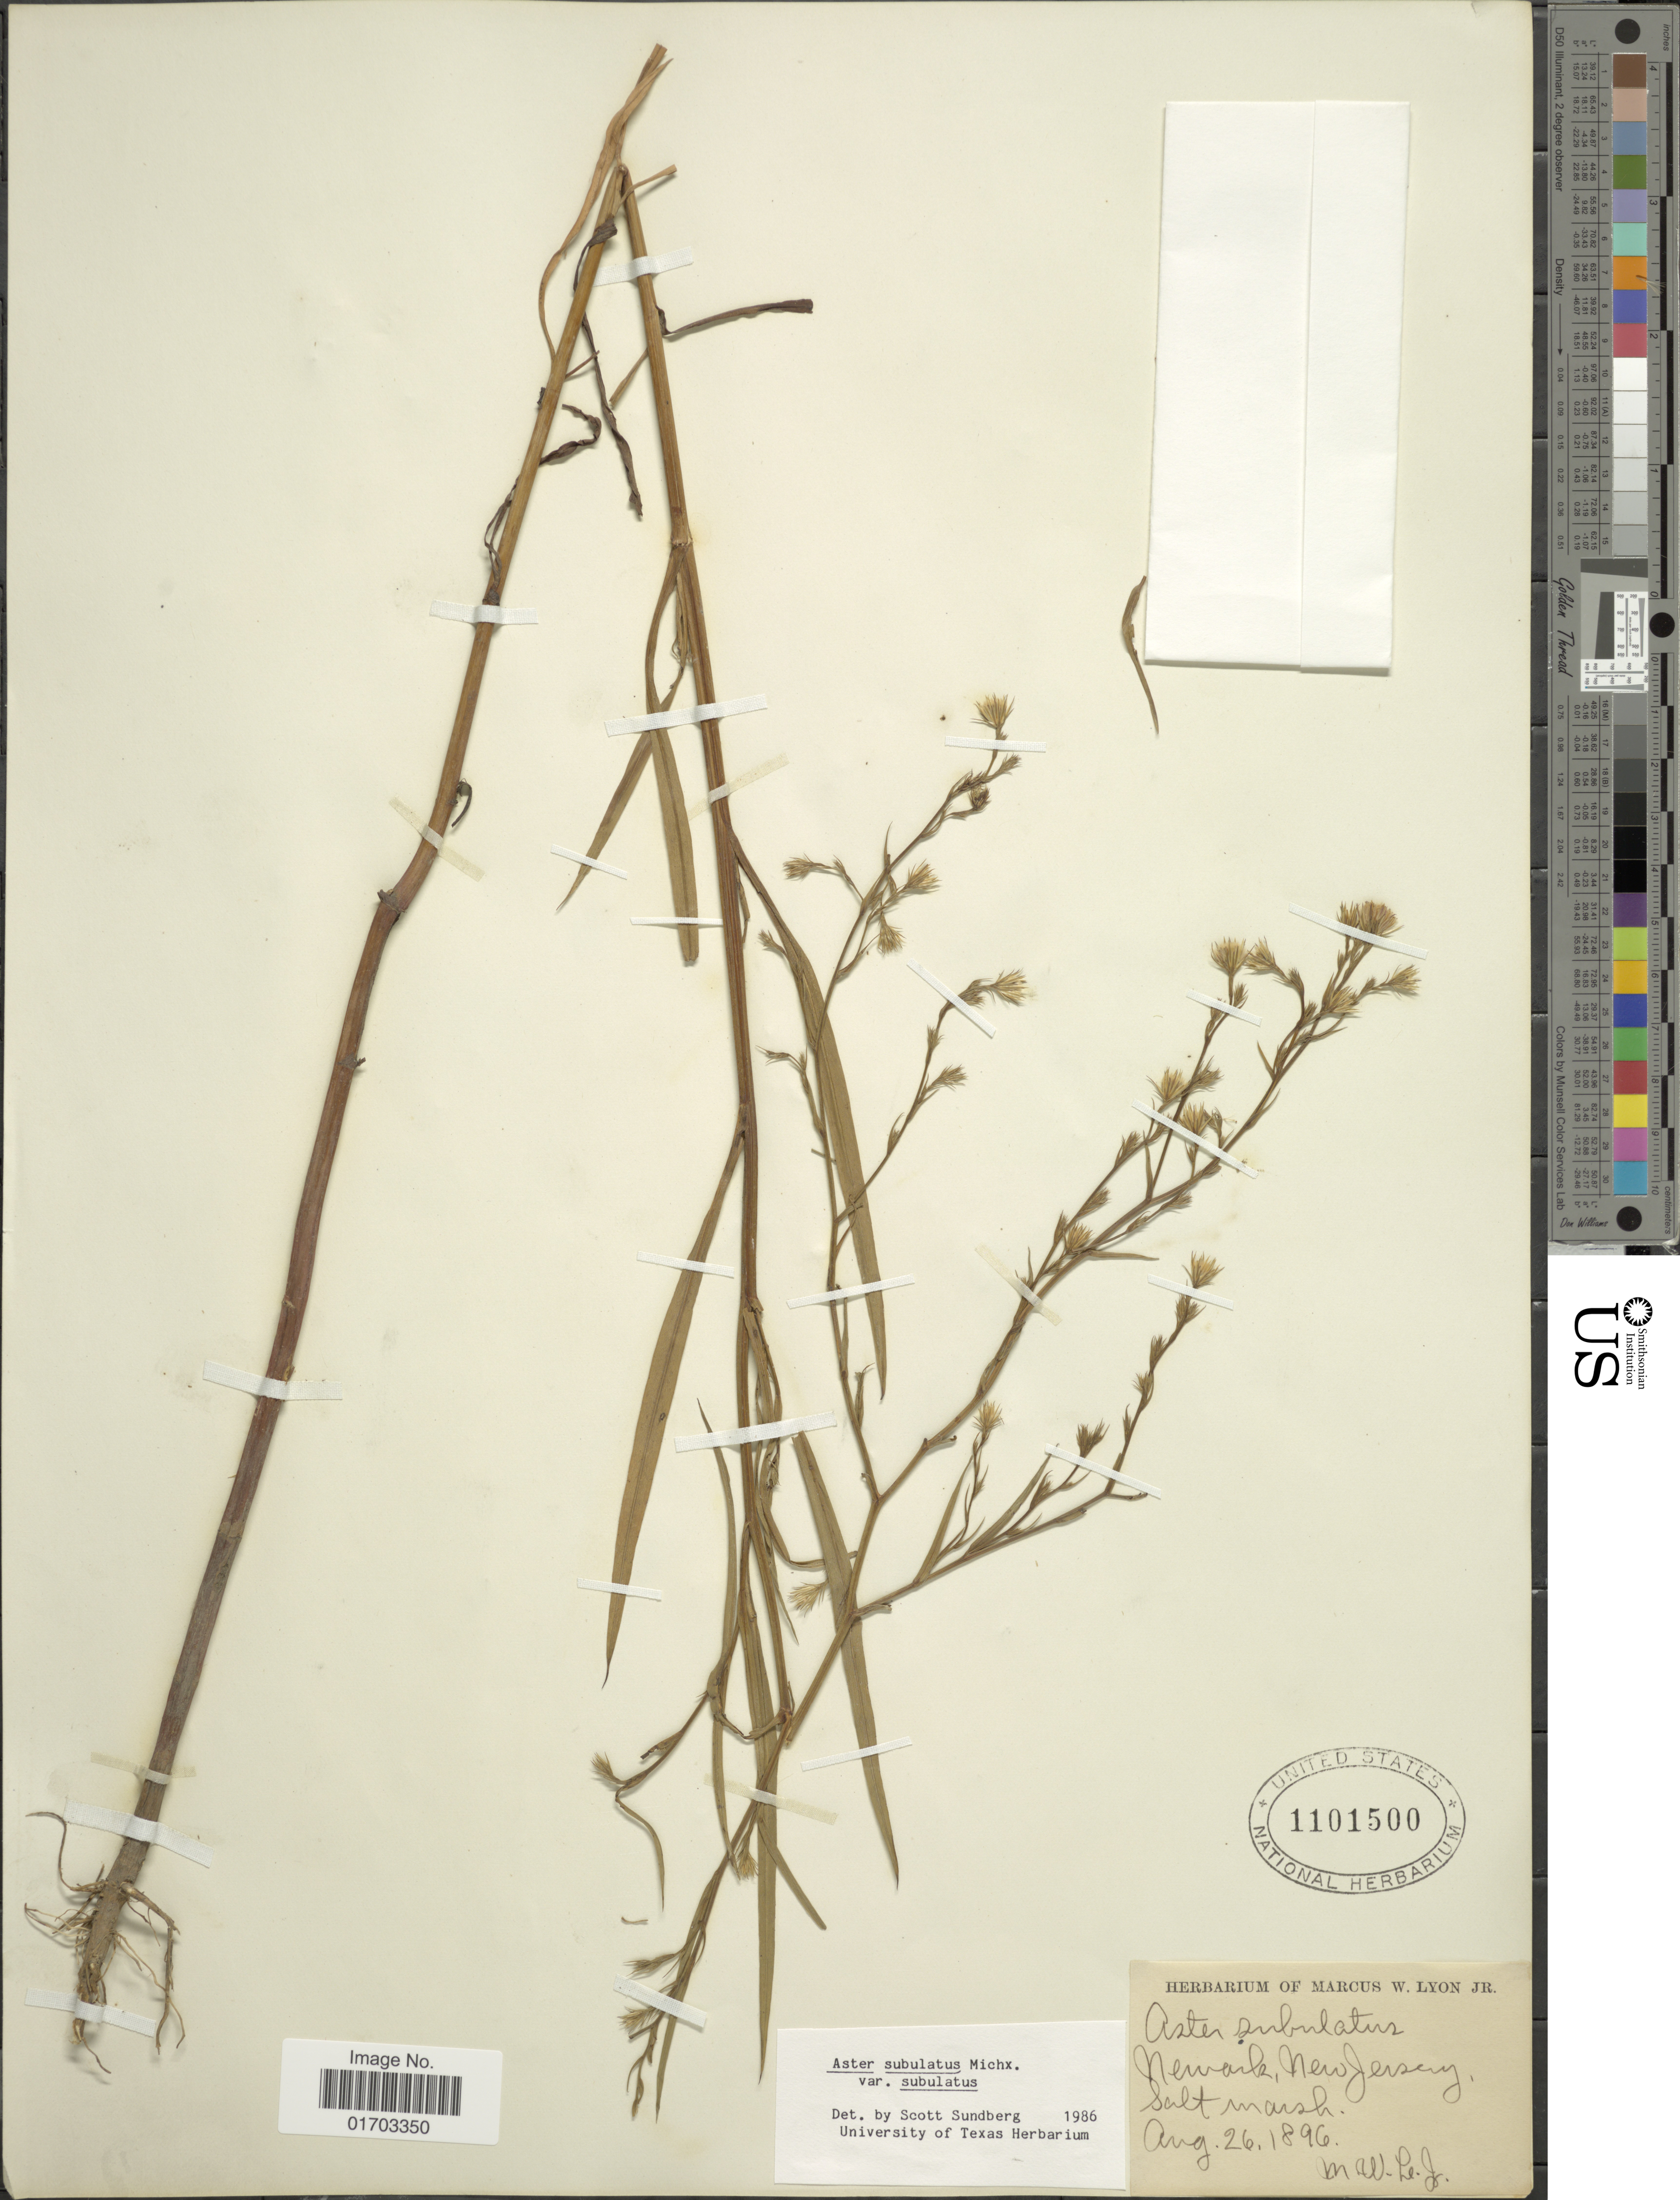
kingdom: Plantae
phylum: Tracheophyta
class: Magnoliopsida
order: Asterales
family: Asteraceae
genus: Symphyotrichum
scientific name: Symphyotrichum subulatum var. subulatum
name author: (Michx.) G.L. Nesom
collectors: M. W. Lyon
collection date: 1896-08-26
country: United States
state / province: New Jersey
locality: Newark, salt marsh.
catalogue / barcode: US 1101500